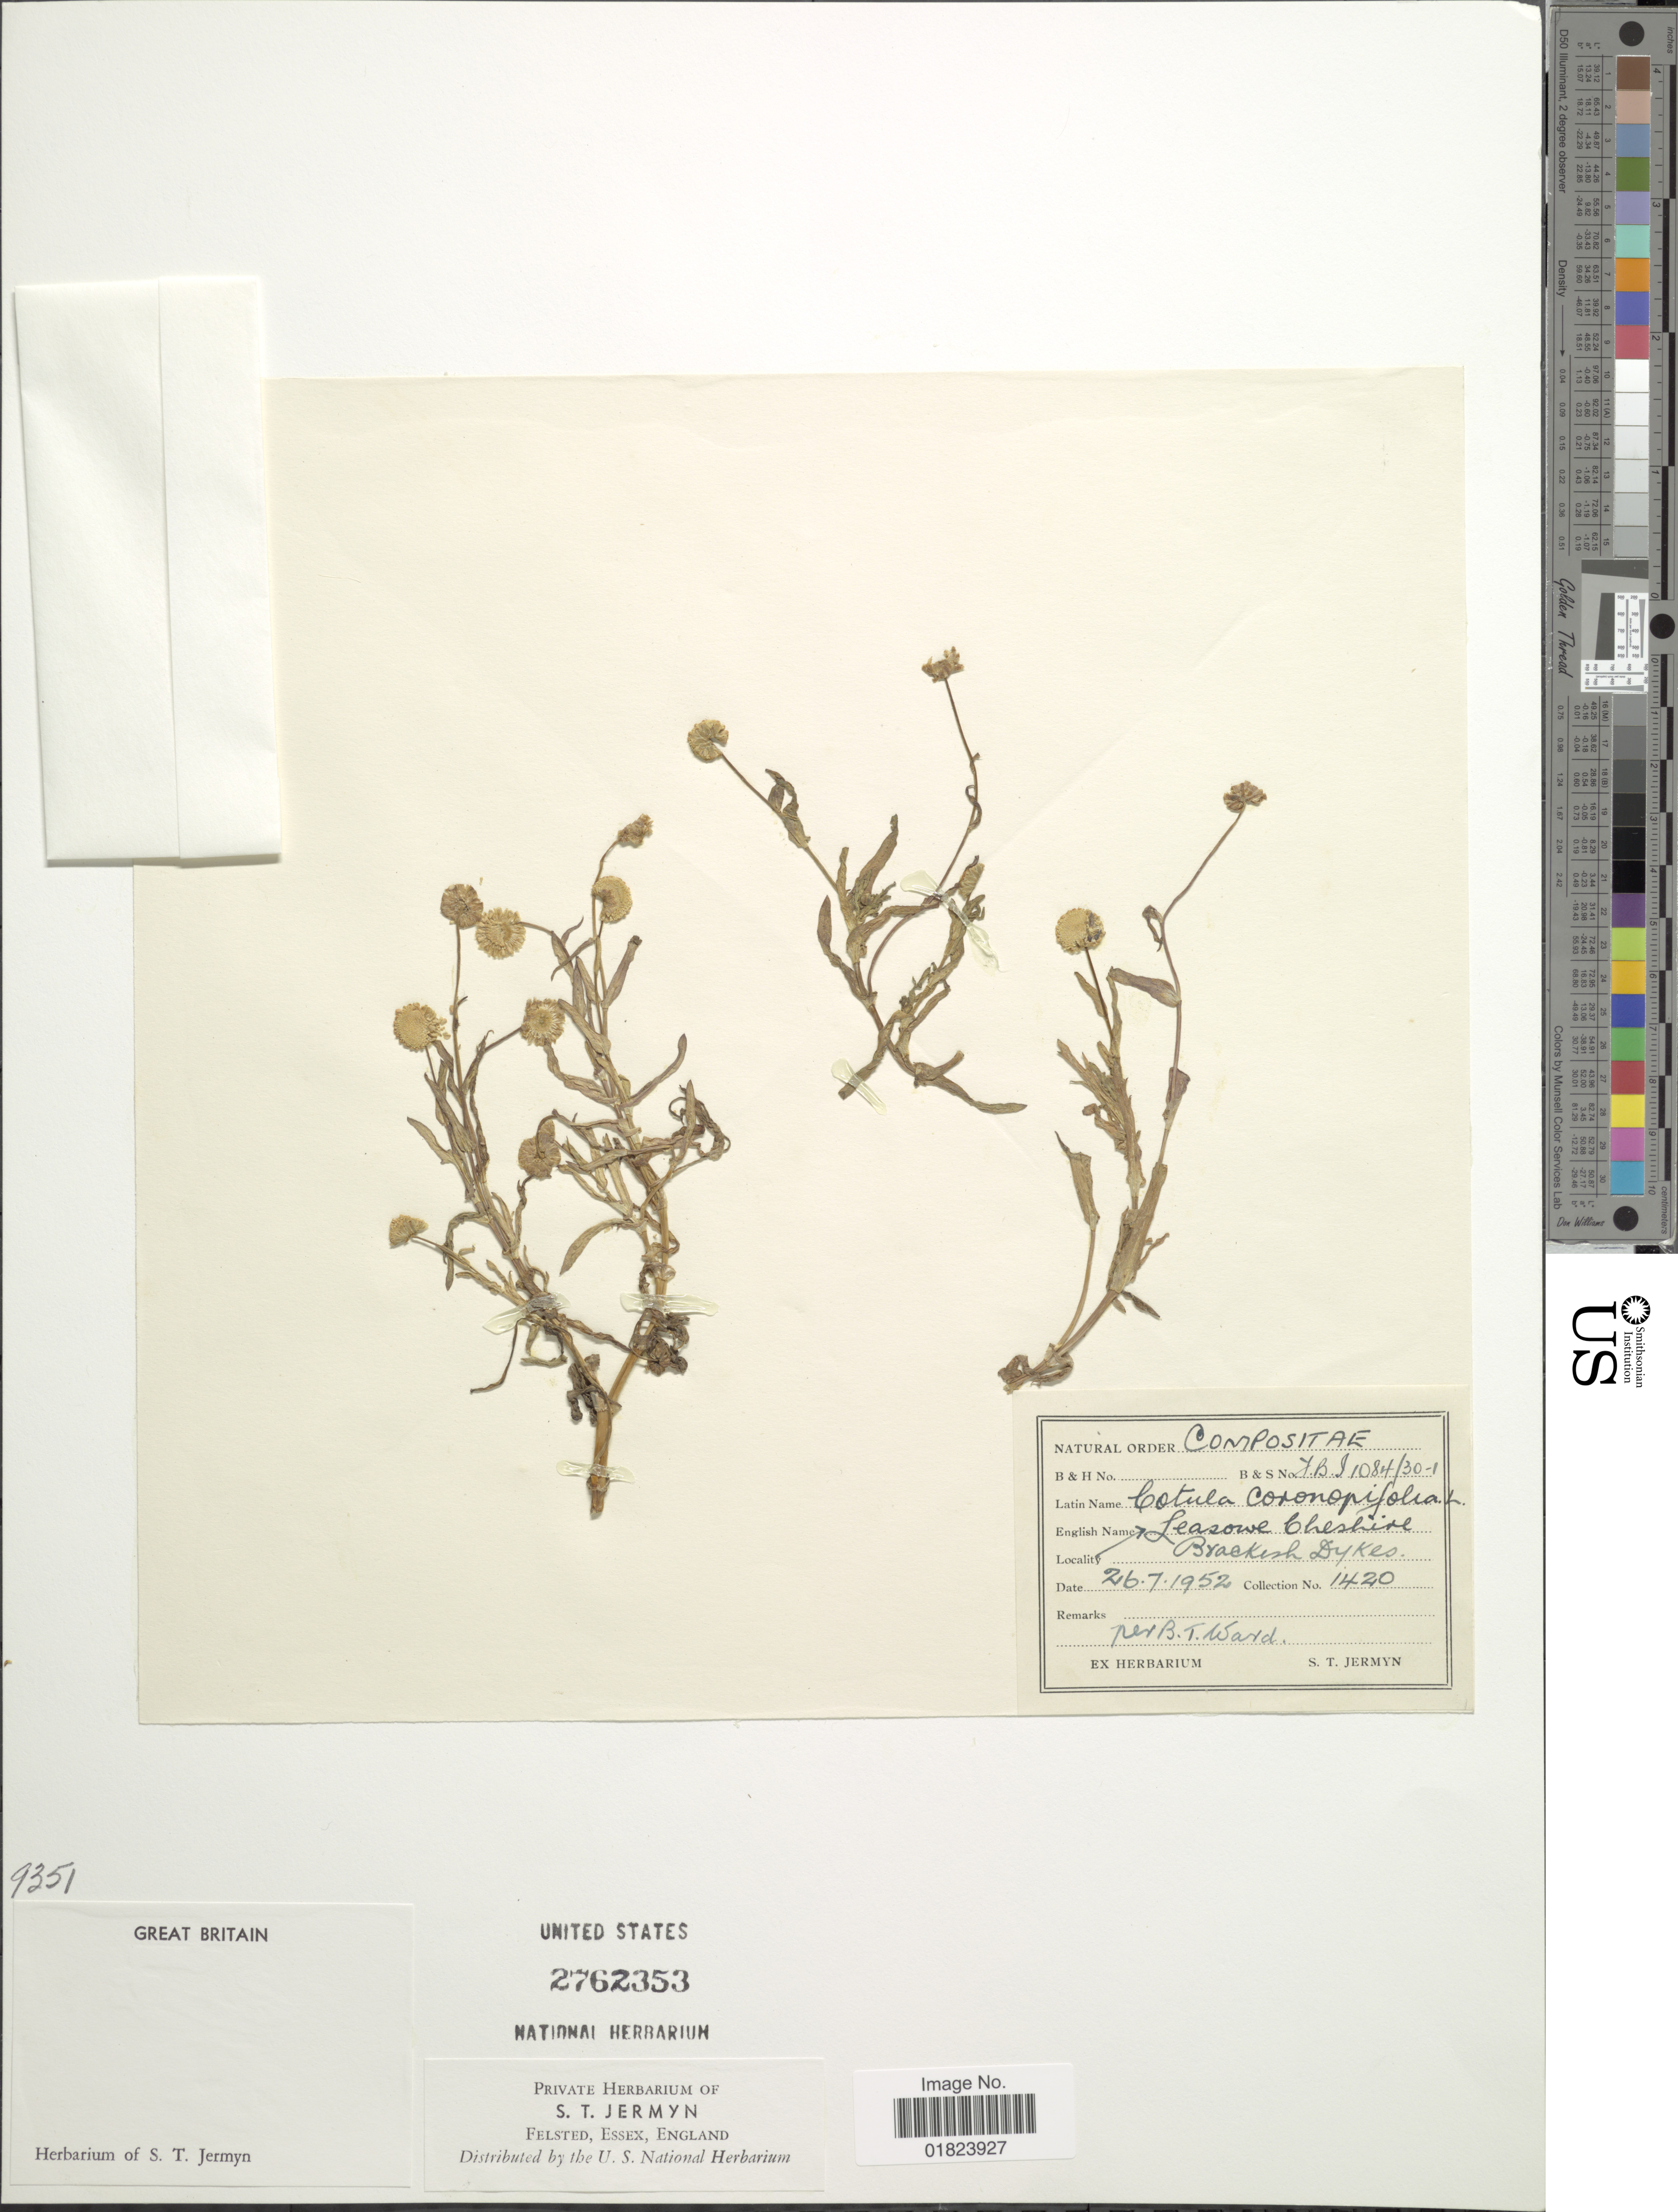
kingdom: Plantae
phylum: Tracheophyta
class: Magnoliopsida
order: Asterales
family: Asteraceae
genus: Cotula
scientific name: Cotula coronopifolia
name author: L.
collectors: S. Jermyn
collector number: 1420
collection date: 1952-07-26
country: United Kingdom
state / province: England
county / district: Cheshire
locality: Leasowe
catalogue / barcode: US 2762353